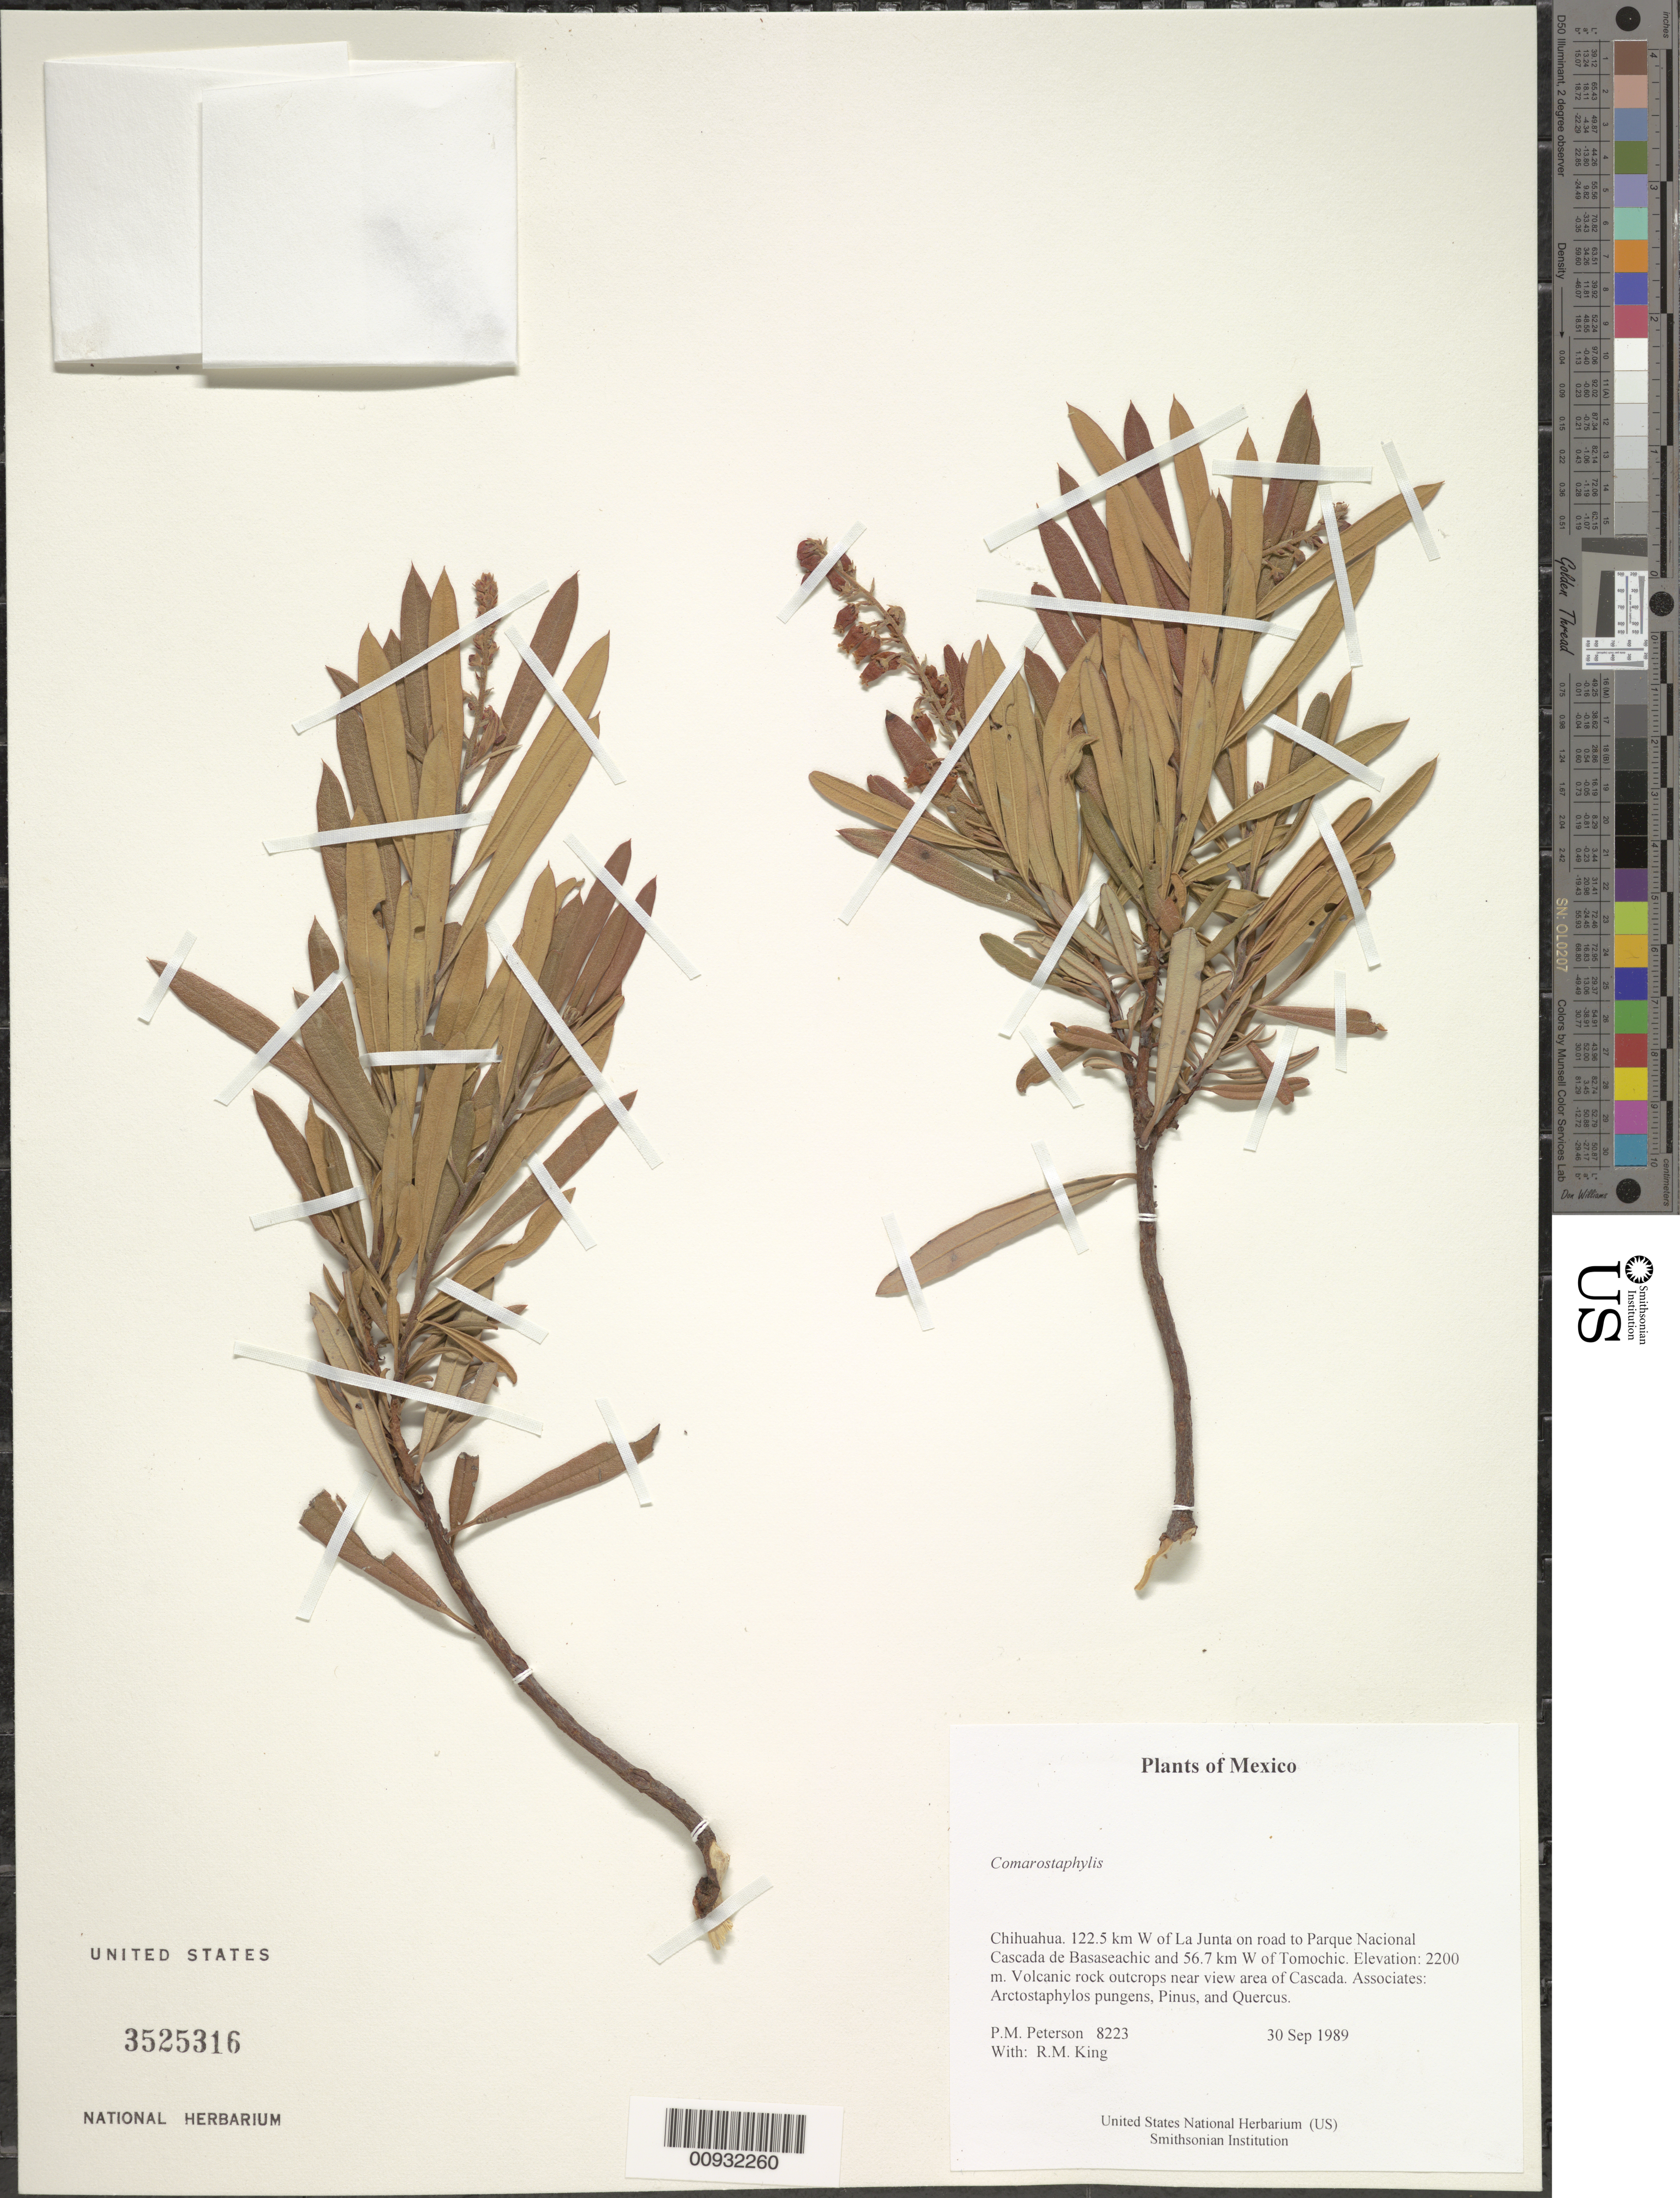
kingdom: Plantae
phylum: Tracheophyta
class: Magnoliopsida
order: Ericales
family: Ericaceae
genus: Comarostaphylis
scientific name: Comarostaphylis sp.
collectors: P. M. Peterson & R. M. King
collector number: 08223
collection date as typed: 30 Sep 1989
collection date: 1989-09-30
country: Mexico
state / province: Chihuahua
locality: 122.5 km W of La Junta on road to Parque Nacional Cascada de Basaseachic and 56.7 km W of Tomochic.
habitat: Volcanic rock outcrops near view area of Cascada. Associates: Arctostaphylos pungens, Pinus, and Quercus.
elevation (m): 2200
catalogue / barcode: US 3525316